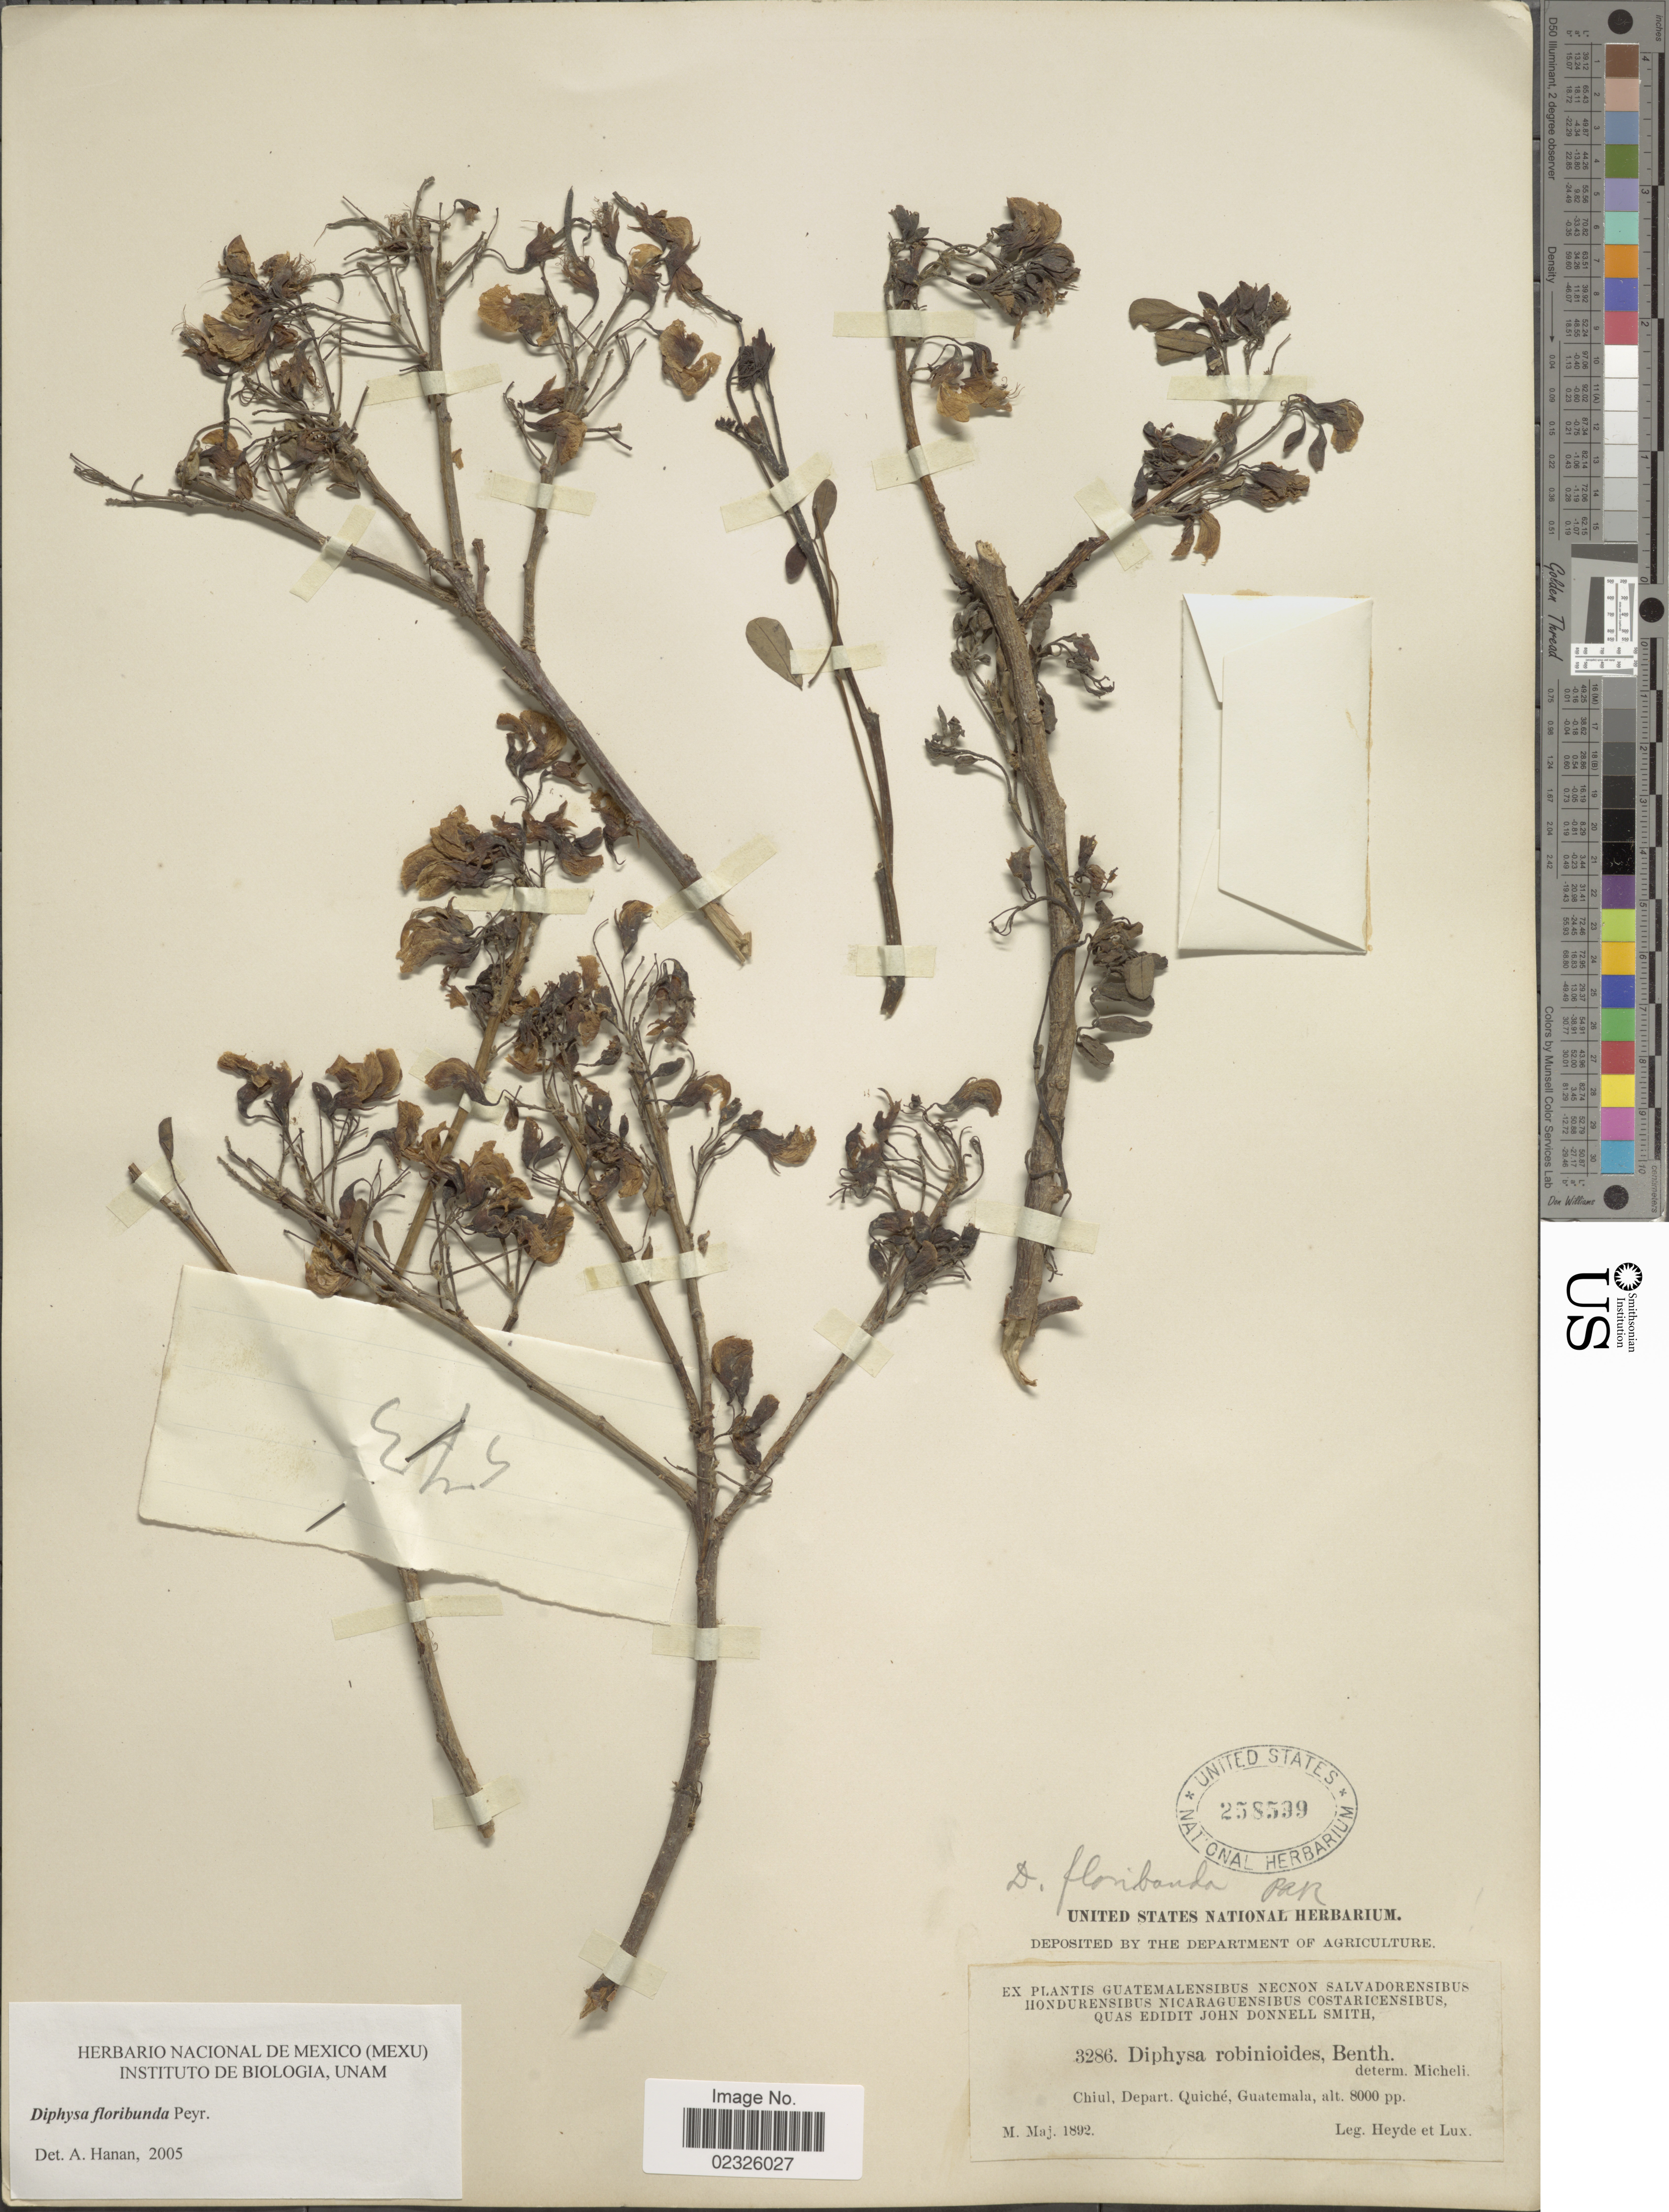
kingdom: Plantae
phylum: Tracheophyta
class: Magnoliopsida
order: Fabales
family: Fabaceae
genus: Diphysa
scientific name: Diphysa floribunda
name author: Peyr.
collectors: Heyde & Lux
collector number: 3286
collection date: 1892-05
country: Guatemala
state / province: El Quiché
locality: Chiul, Deprt. Quiche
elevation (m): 2438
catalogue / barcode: US 258599